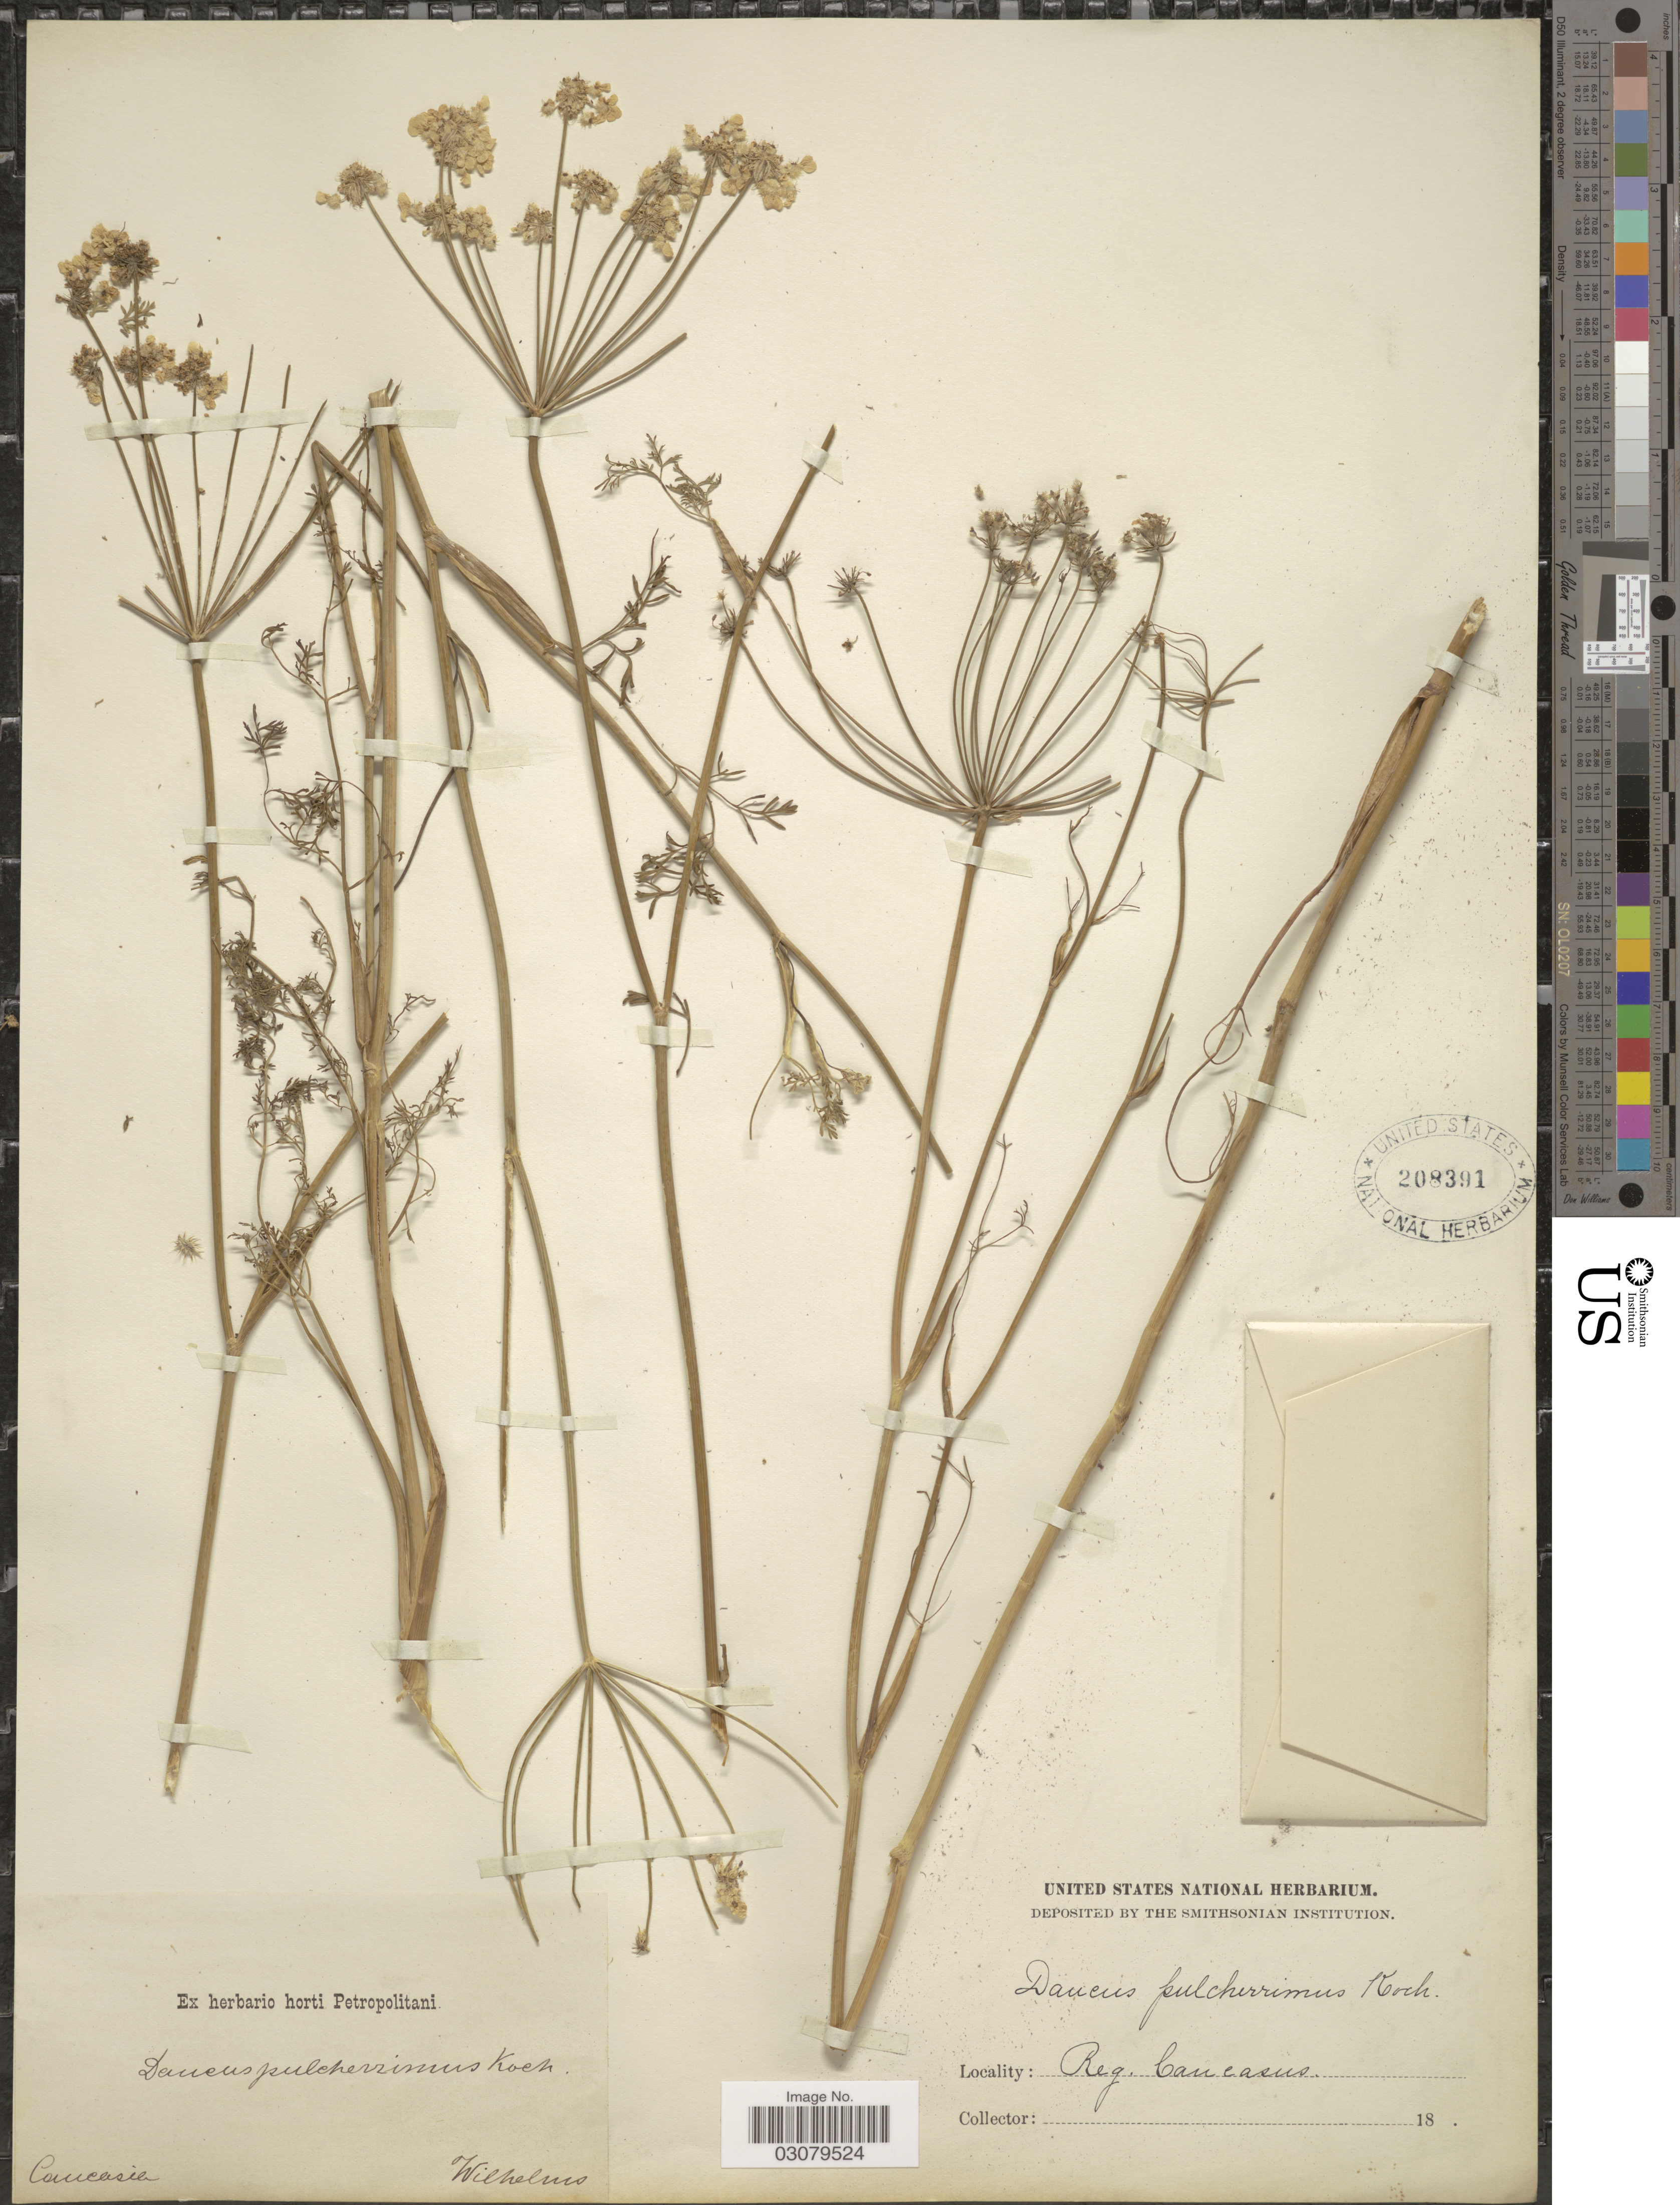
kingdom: Plantae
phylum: Tracheophyta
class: Magnoliopsida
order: Apiales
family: Apiaceae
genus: Astrodaucus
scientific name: Astrodaucus orientalis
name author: (L.) Drude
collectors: C. Wilhelms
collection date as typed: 18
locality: Reg. Caucasus.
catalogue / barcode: US 208391